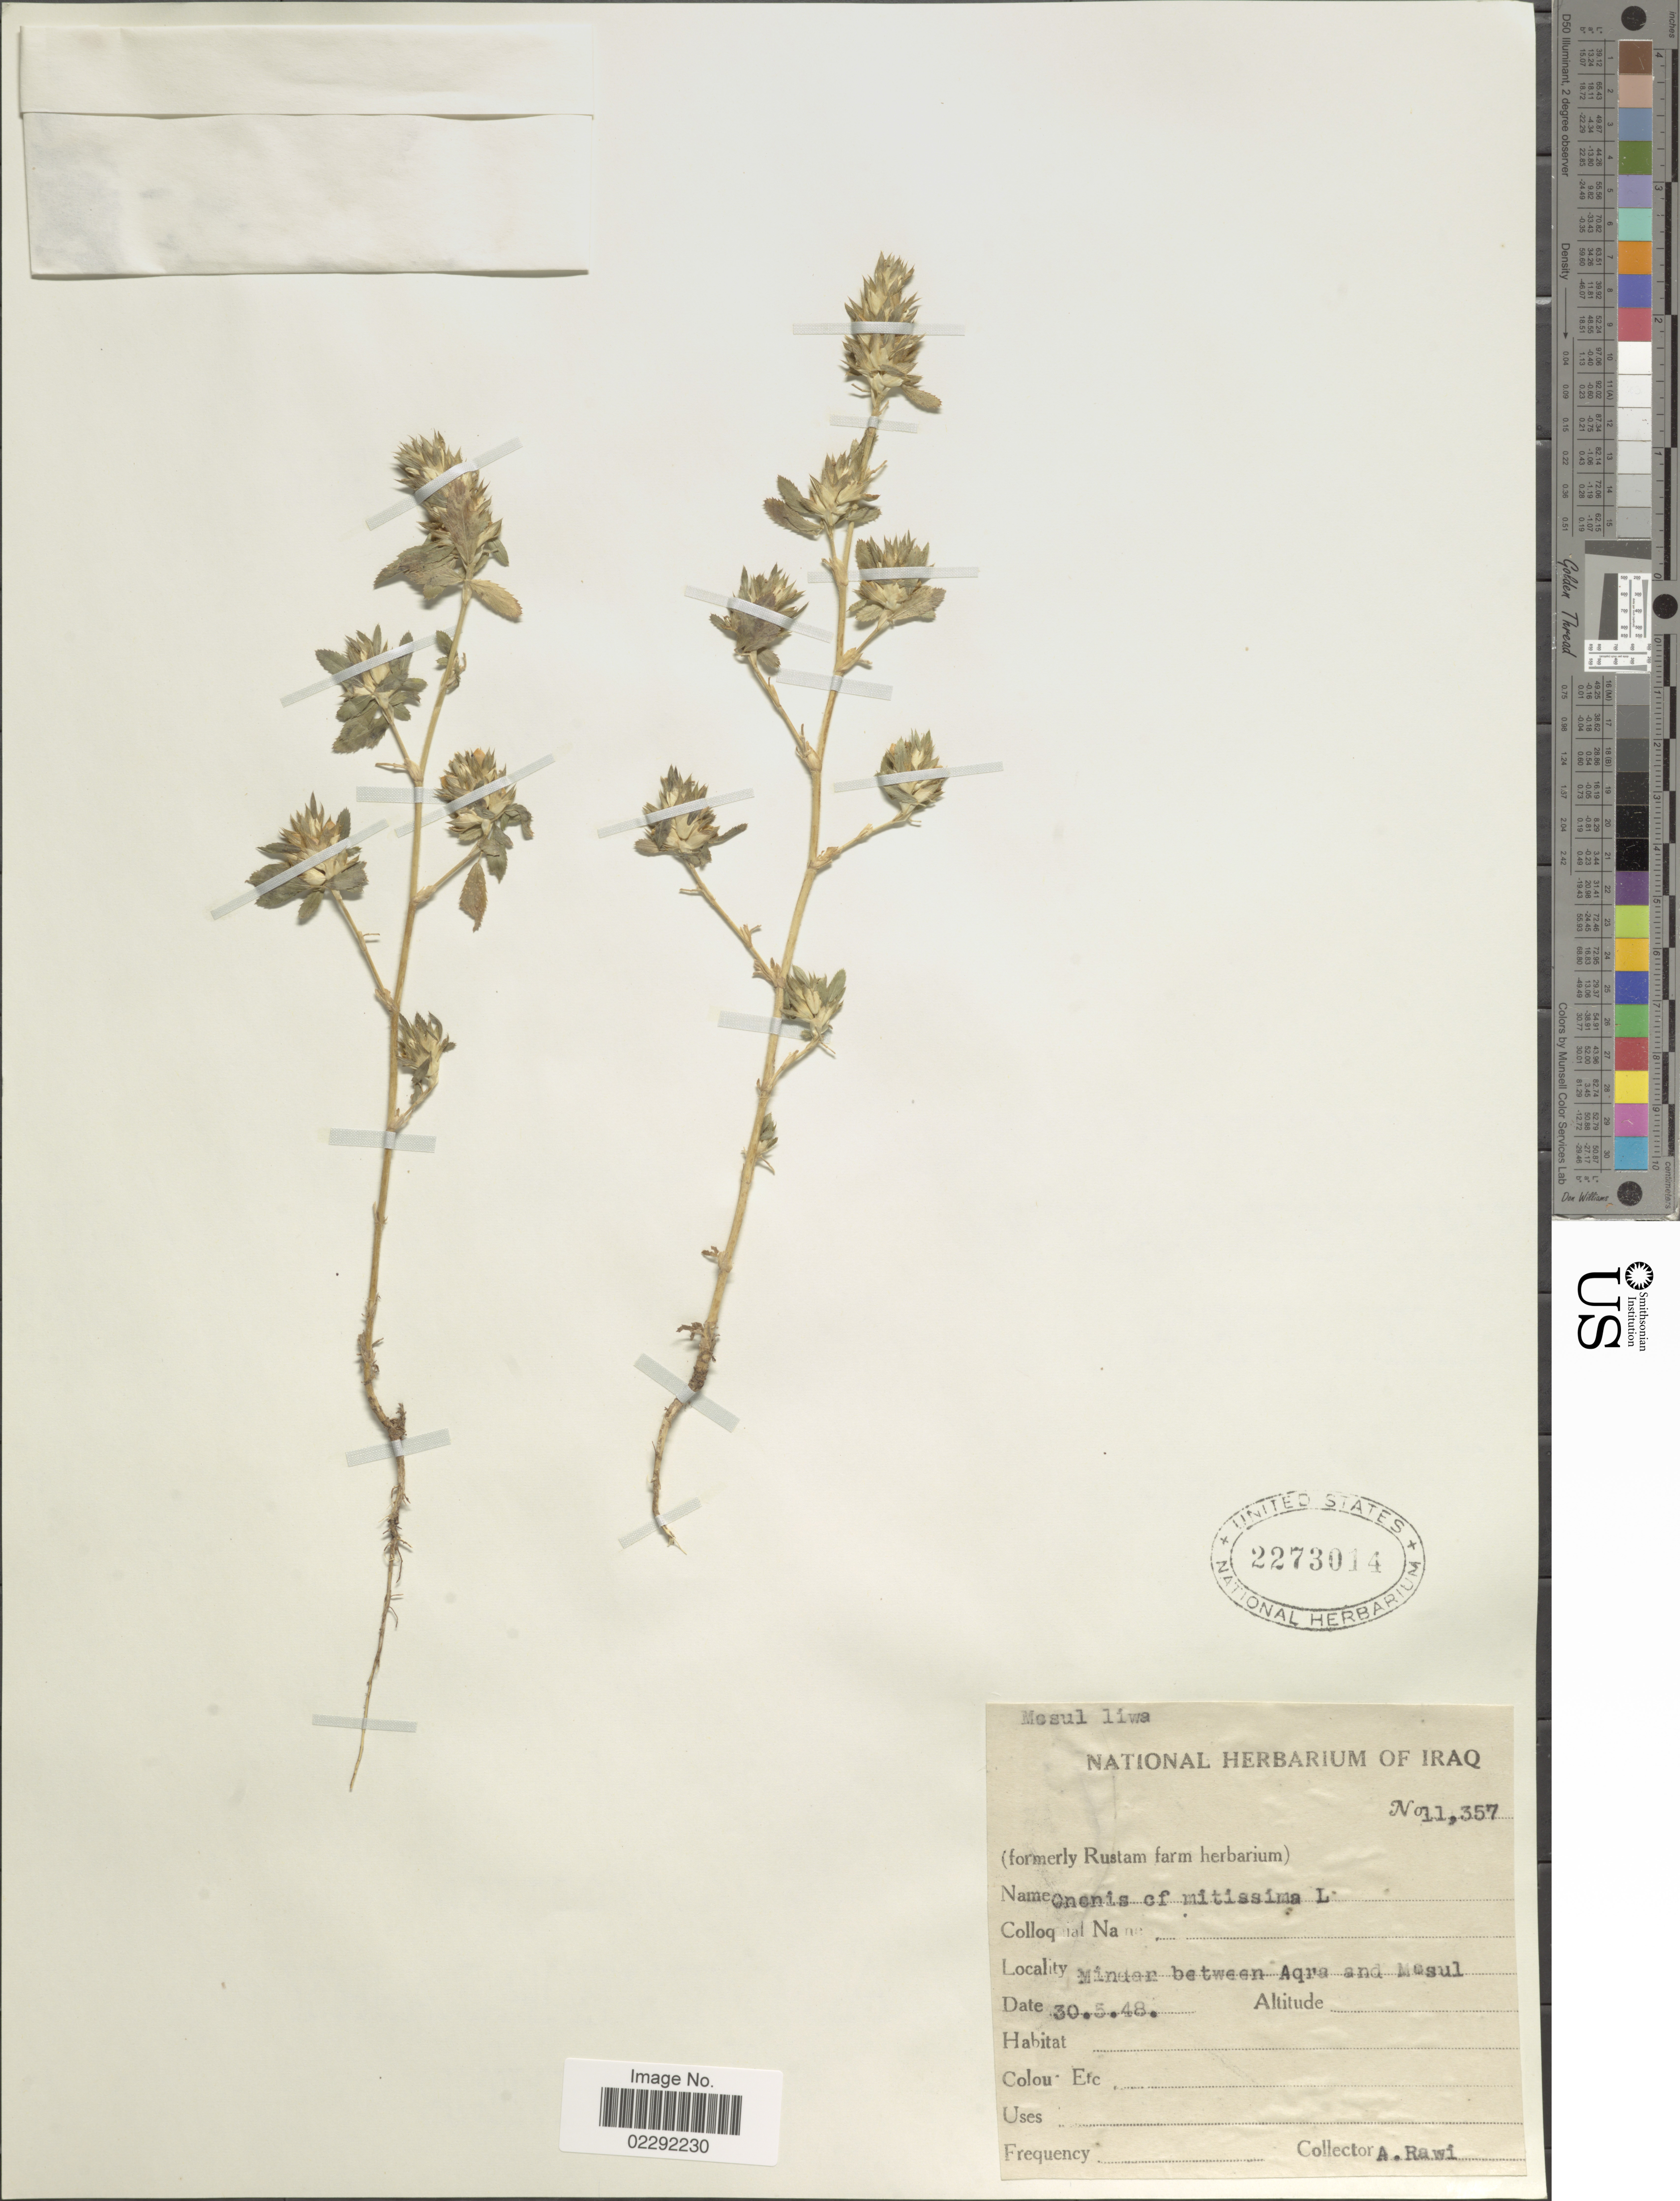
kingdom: Plantae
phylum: Tracheophyta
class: Magnoliopsida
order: Fabales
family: Fabaceae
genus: Ononis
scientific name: Ononis mitissima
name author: L.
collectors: A. Rawi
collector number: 11357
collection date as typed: Transcribed d/m/y: 30/5/48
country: Iraq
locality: Mesul liwa. Minder between Aqra and Masul [interpreted]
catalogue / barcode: US 2273014